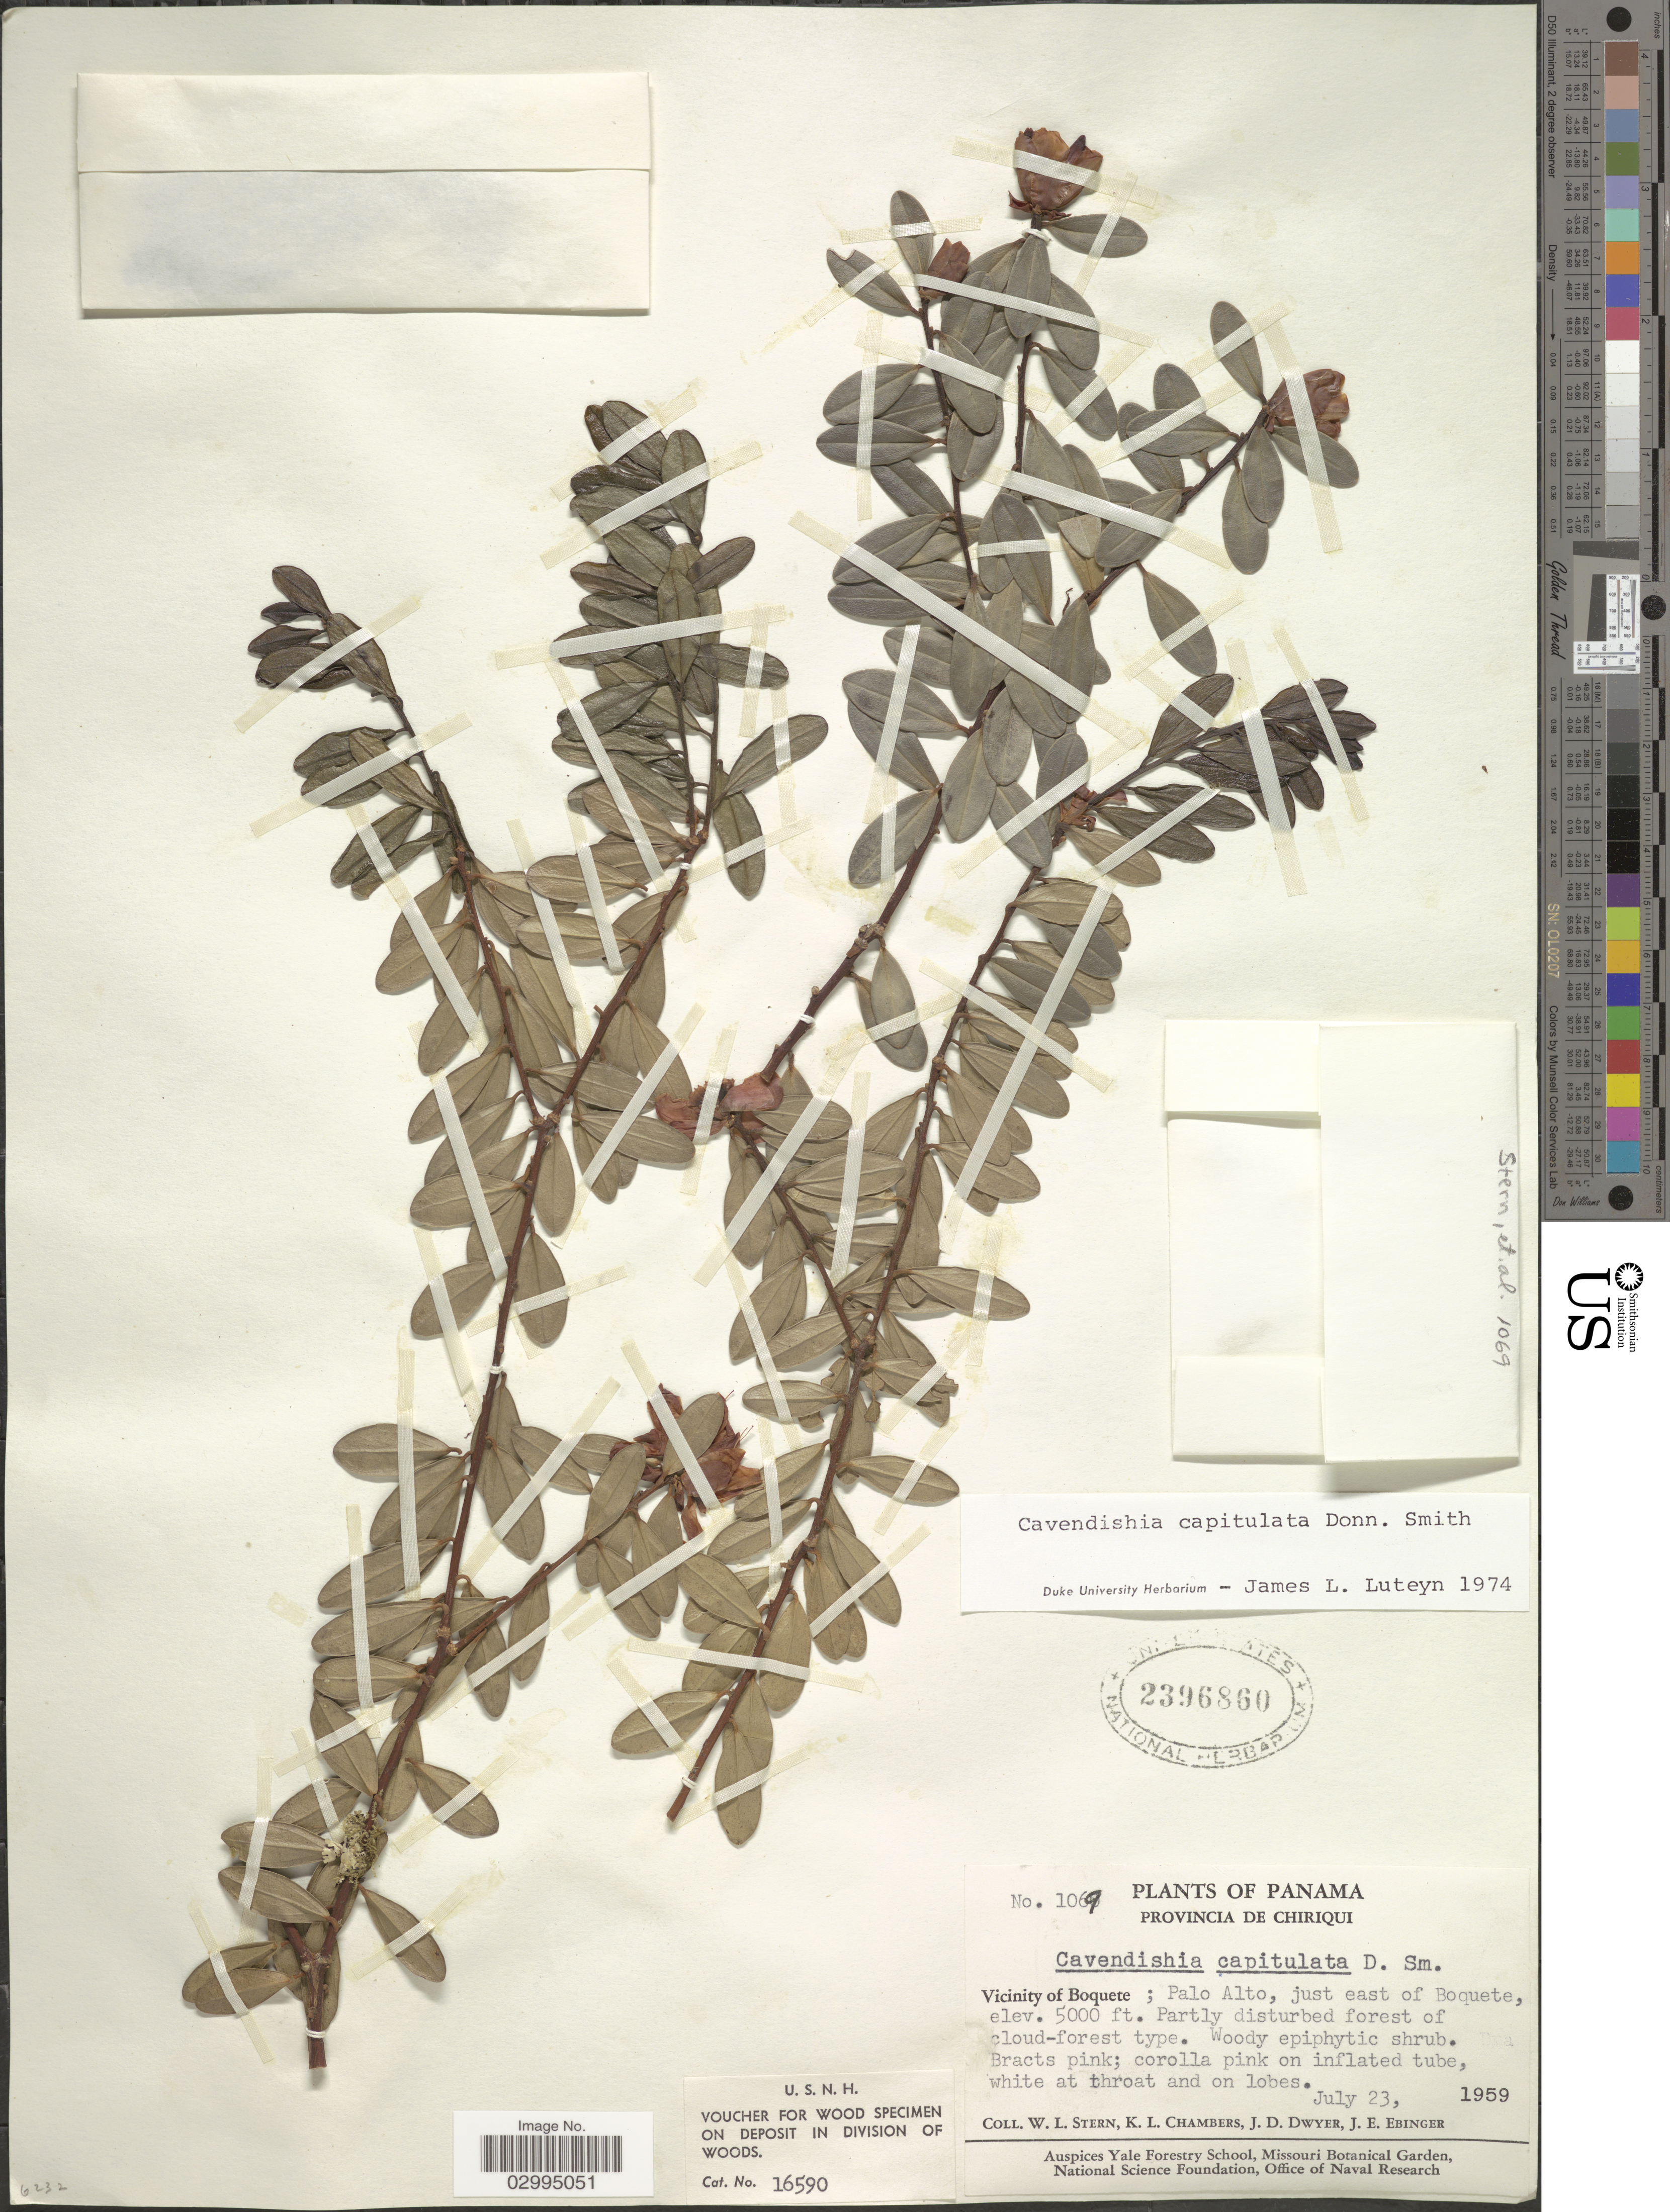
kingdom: Plantae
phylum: Tracheophyta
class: Magnoliopsida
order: Ericales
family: Ericaceae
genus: Cavendishia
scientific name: Cavendishia capitulata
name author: Donn. Sm.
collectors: W. L. Stern, K. Chambers, J. D. Dwyer & J. Ebinger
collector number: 1069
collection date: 1959-07-23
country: Panama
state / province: Chiriqui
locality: Provincia de Chiriqui. Vicinity of Boquete; Palo Alto, just east of Boquete.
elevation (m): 1524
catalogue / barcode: US 2396860